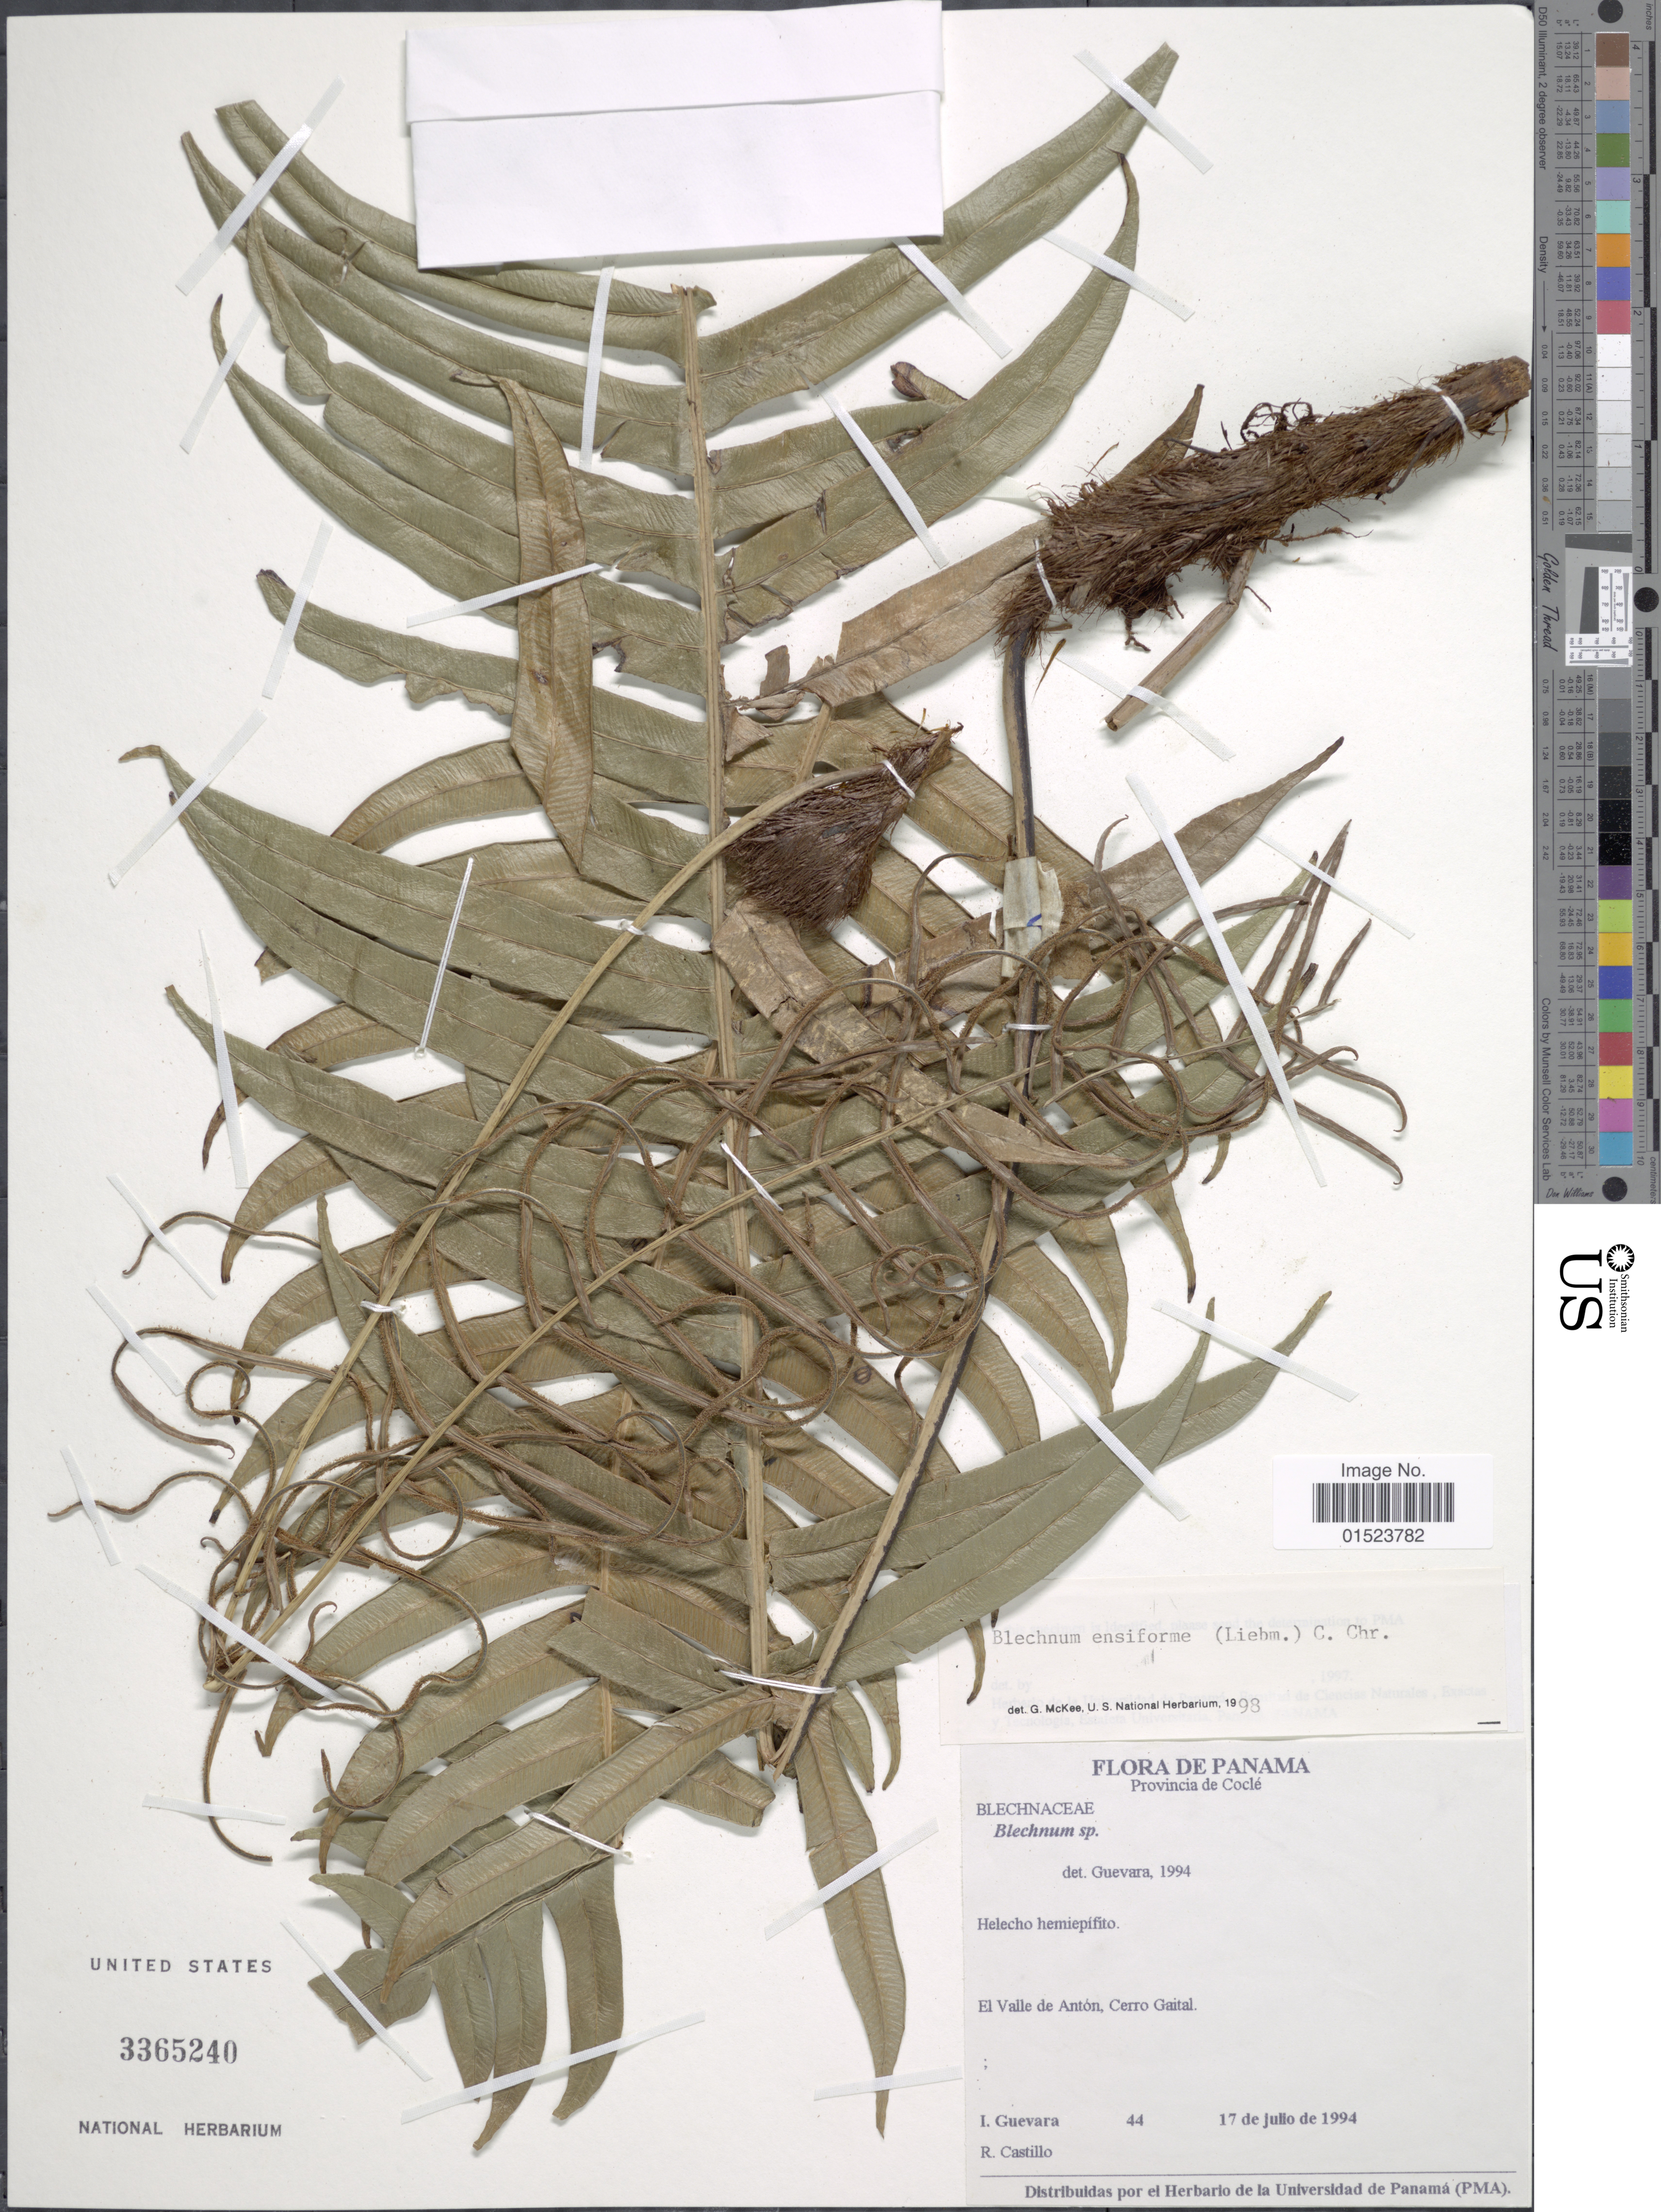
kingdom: Plantae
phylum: Tracheophyta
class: Polypodiopsida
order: Polypodiales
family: Blechnaceae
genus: Blechnum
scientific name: Blechnum ensiforme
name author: (Liebm.) C. Chr.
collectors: I. Guevara & R. Castillo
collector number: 44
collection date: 1994-07-17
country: Panama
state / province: Coclé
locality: El Valle de Antón, Cerro Gaital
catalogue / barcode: US 3365240